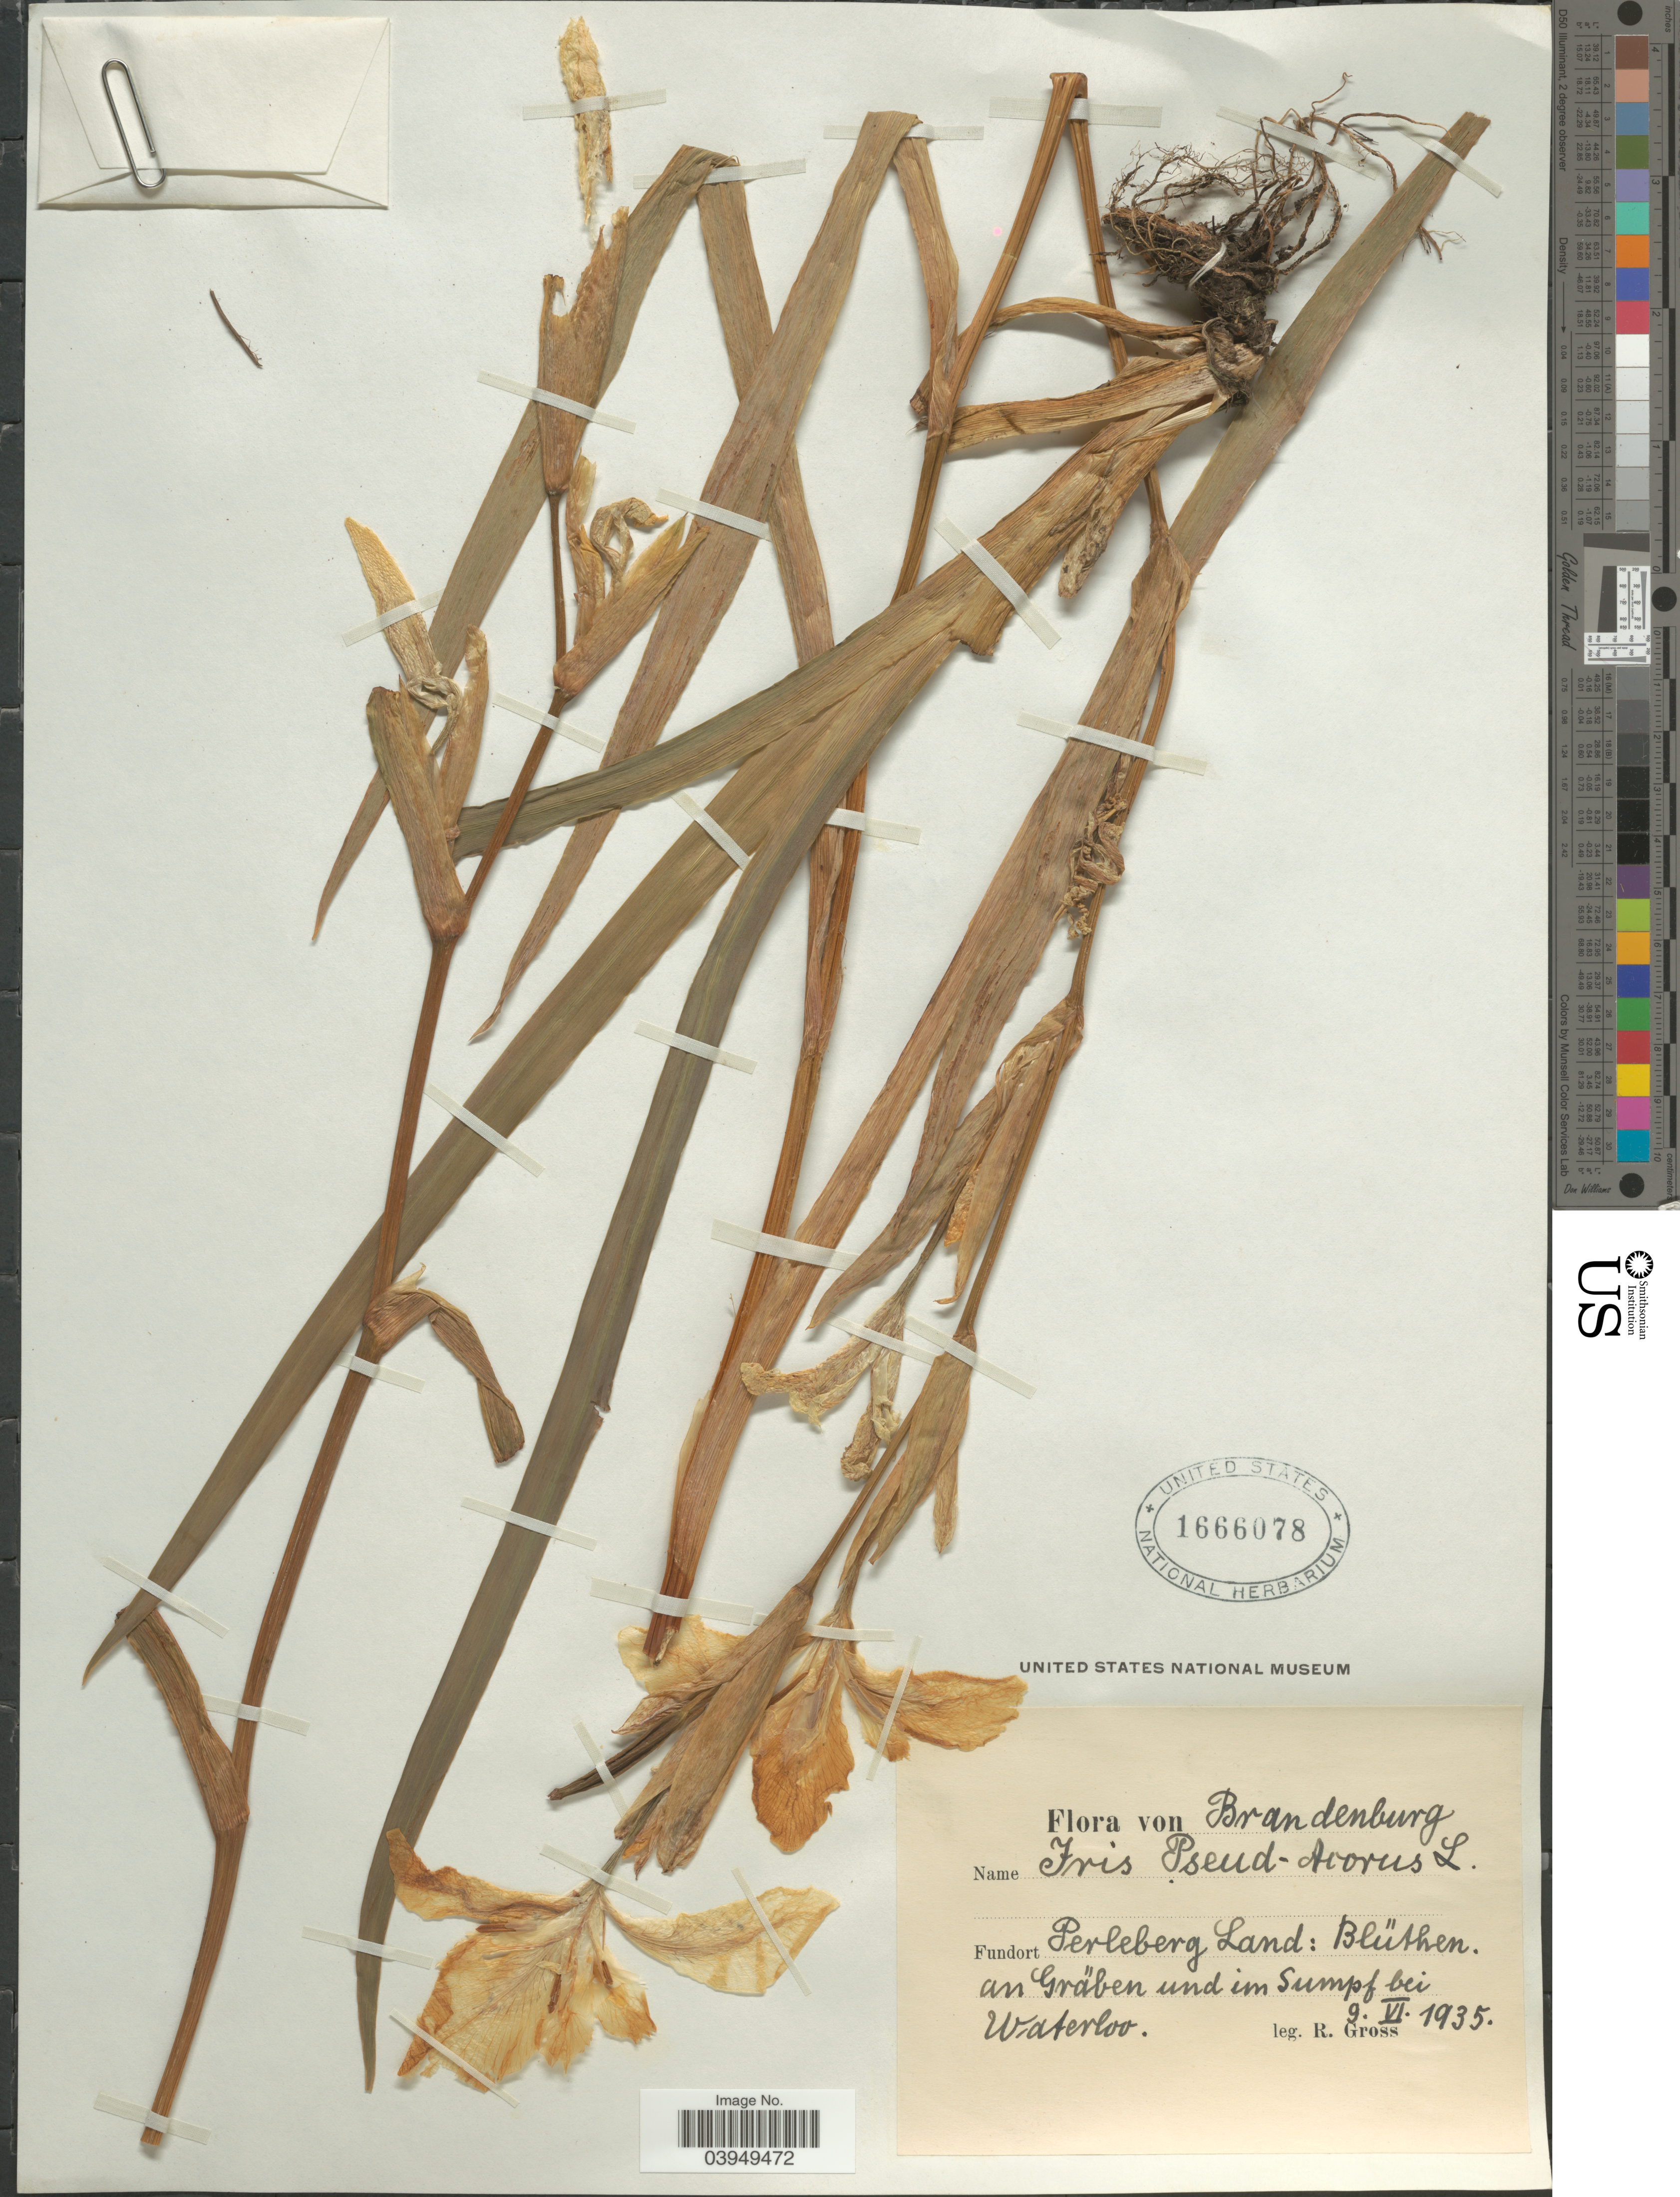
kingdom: Plantae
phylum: Tracheophyta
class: Liliopsida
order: Asparagales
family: Iridaceae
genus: Iris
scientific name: Iris pseudacorus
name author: L.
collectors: R. Gross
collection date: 1935-06-09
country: Germany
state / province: Brandenburg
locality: Perleberg Land: Blüthen an Gräben und im Sumpfbei Waterloo.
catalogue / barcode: US 1666078